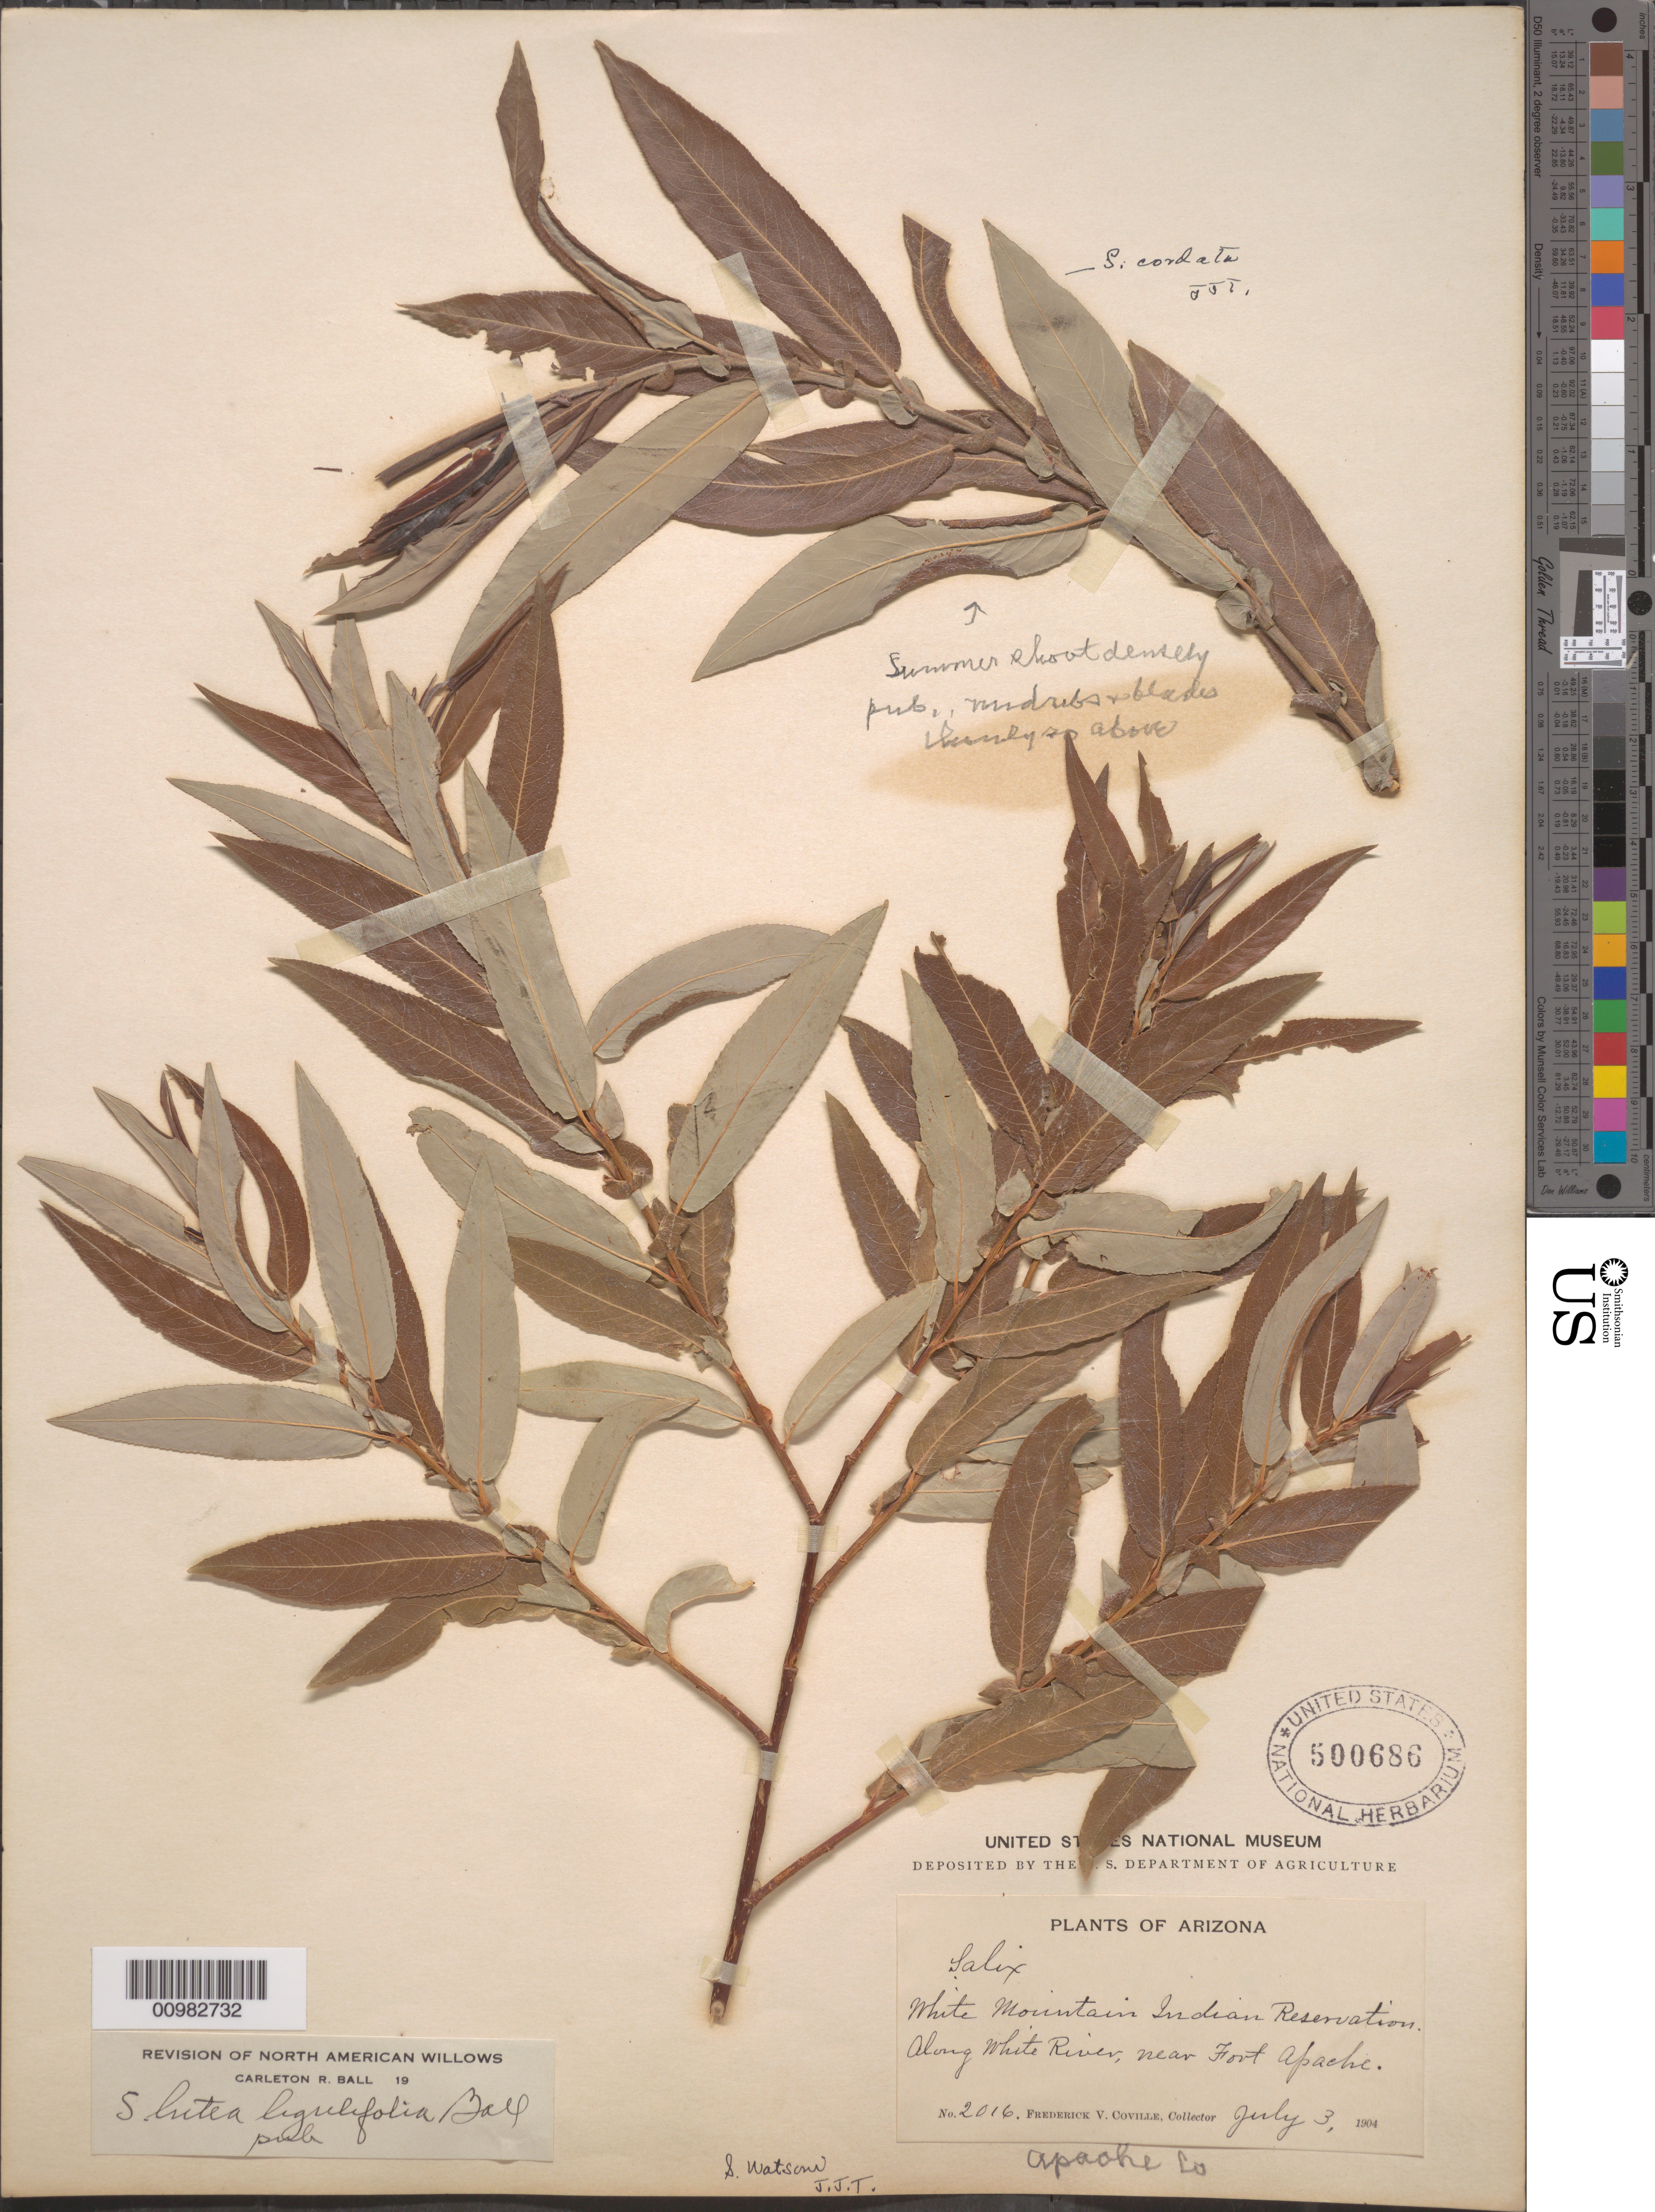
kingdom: Plantae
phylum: Tracheophyta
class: Magnoliopsida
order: Malpighiales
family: Salicaceae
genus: Salix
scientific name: Salix ligulifolia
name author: (C.R. Ball) C.R. Ball ex C.K. Schneid.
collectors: F. V. Coville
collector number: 2016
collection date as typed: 03 Jul 1904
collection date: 1904-07-03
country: United States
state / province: Arizona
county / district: Apache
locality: White Mountain Indian Reservation along White River, near Fort Apache.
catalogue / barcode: US 500686